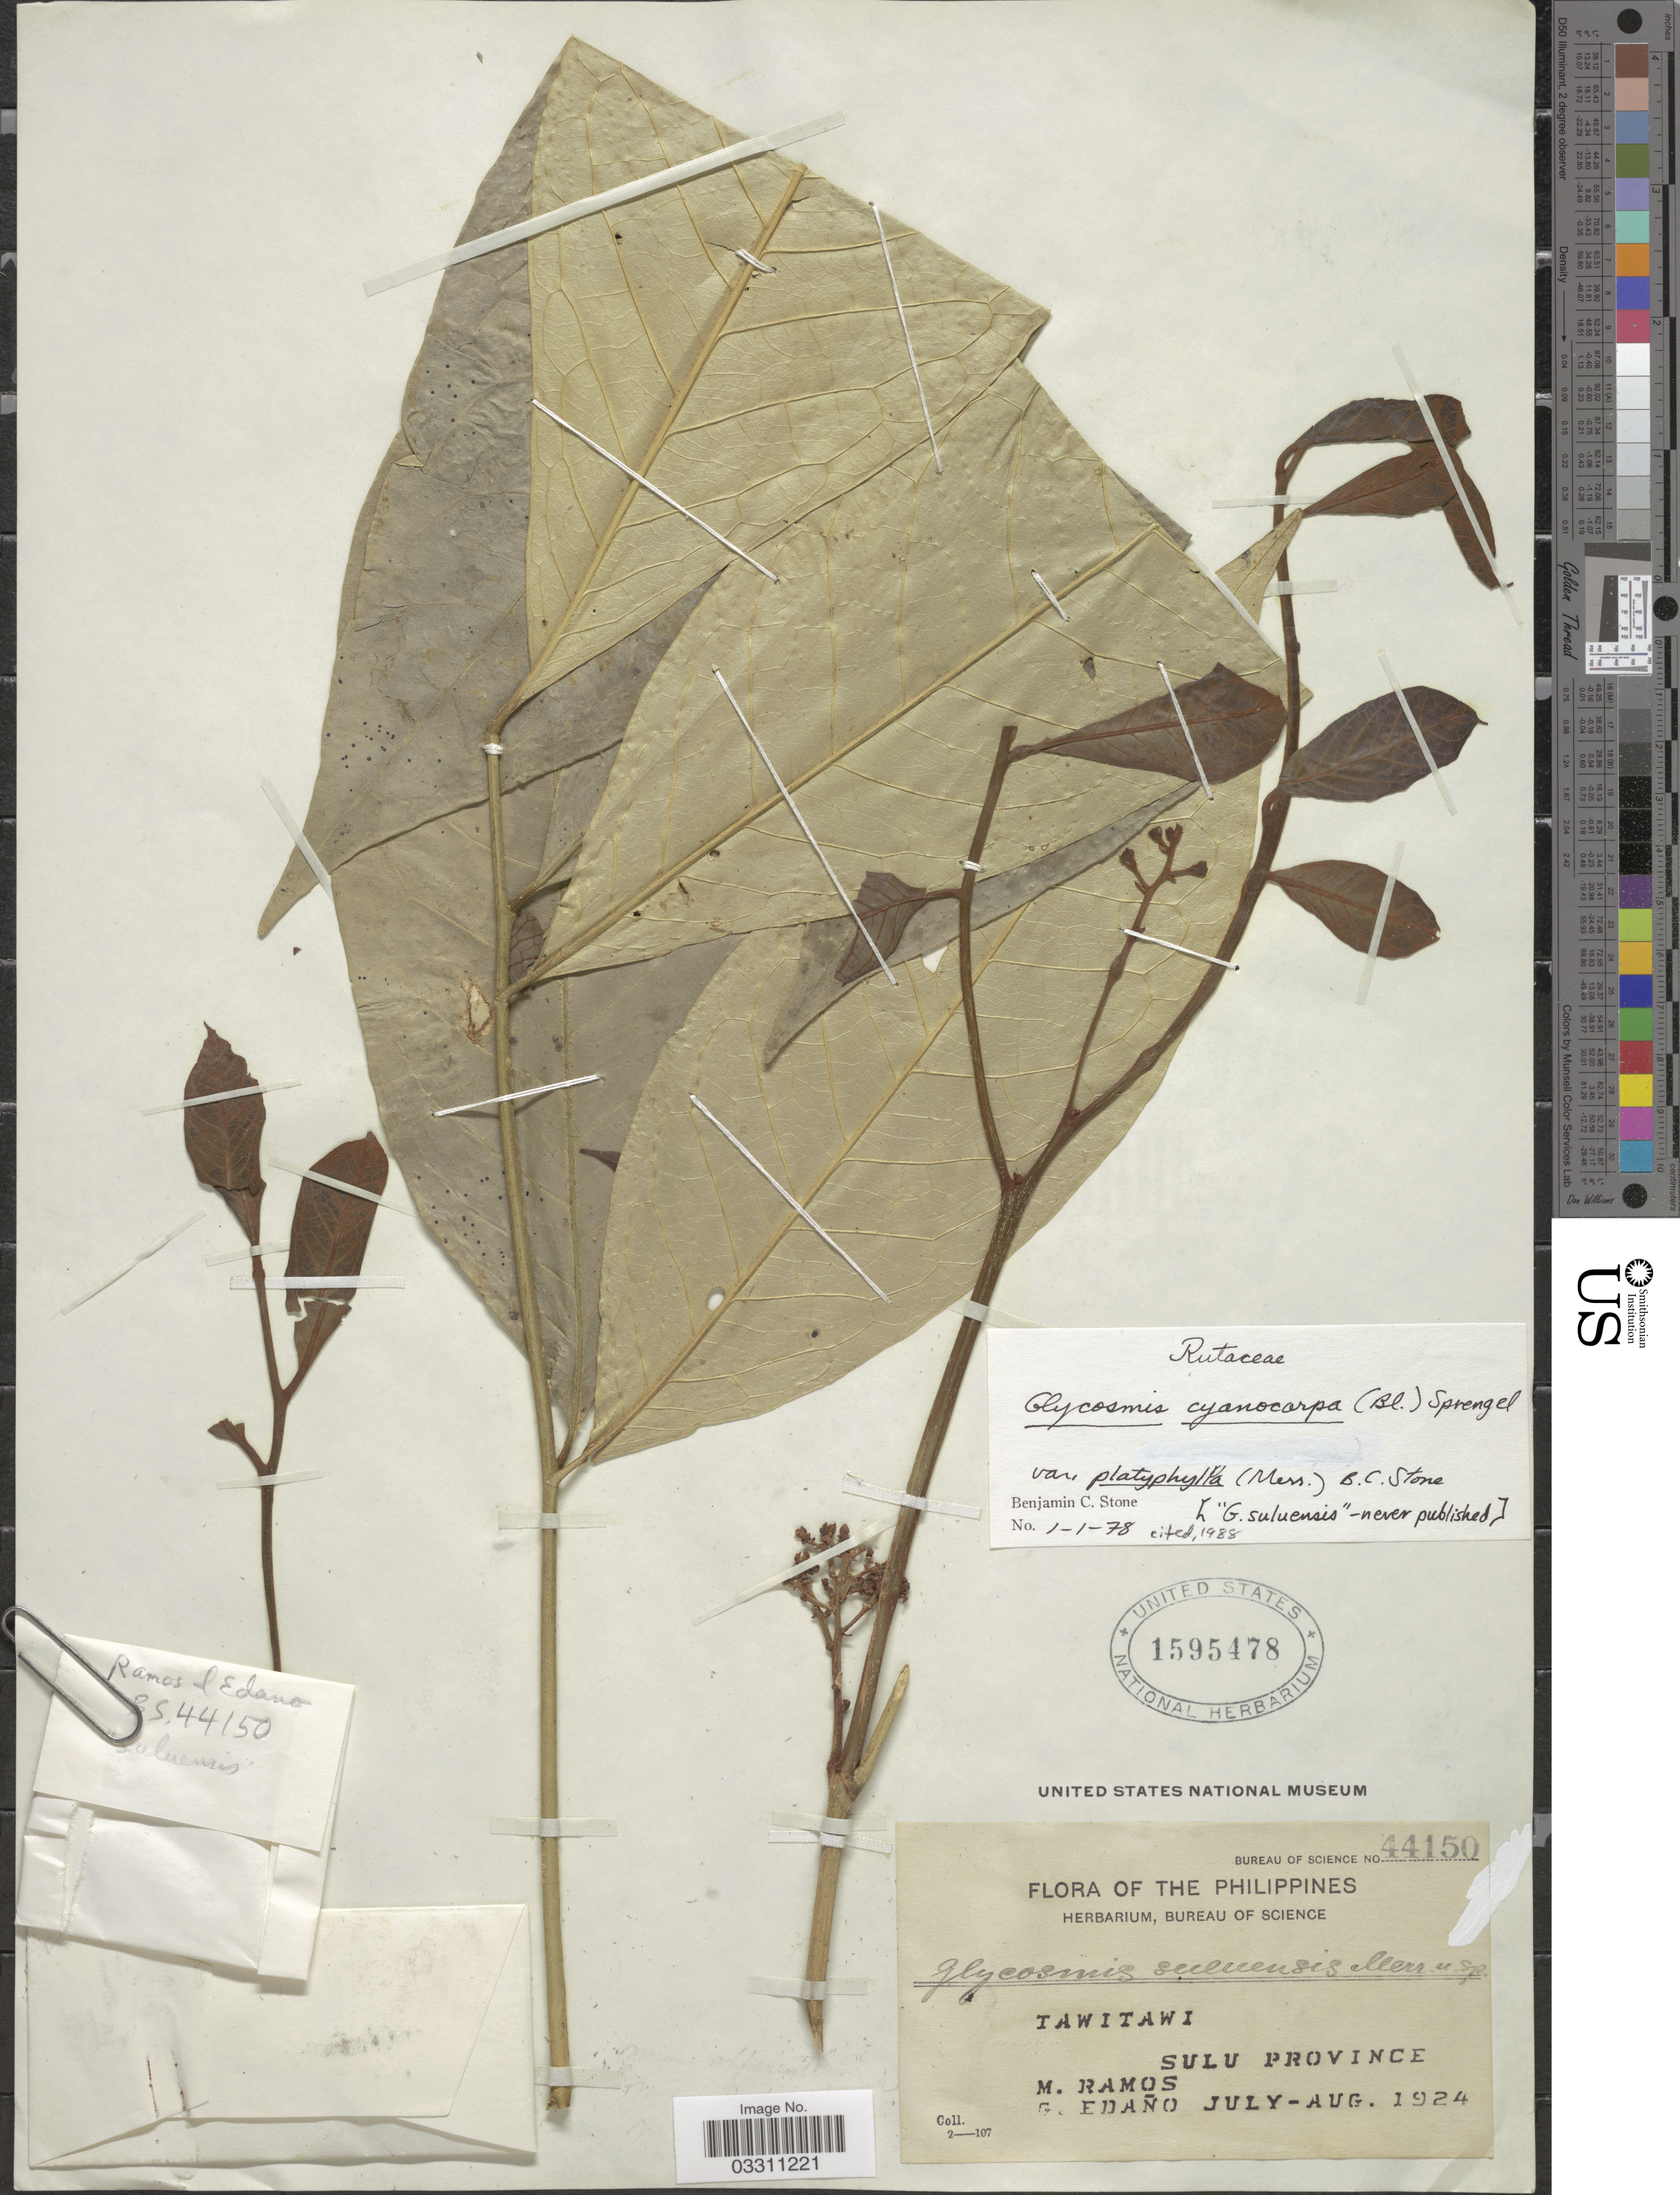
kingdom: Plantae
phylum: Tracheophyta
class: Magnoliopsida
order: Sapindales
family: Rutaceae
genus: Glycosmis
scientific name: Glycosmis cyanocarpa var. platyphylla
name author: (Merr.) B.C. Stone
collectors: M. Ramos & G. Edaño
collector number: Bureau of Science 44150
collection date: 1924-07/1924-08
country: Philippines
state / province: Muslim Mindanao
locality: Tawitawi. Sulu Province.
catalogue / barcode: US 1595478